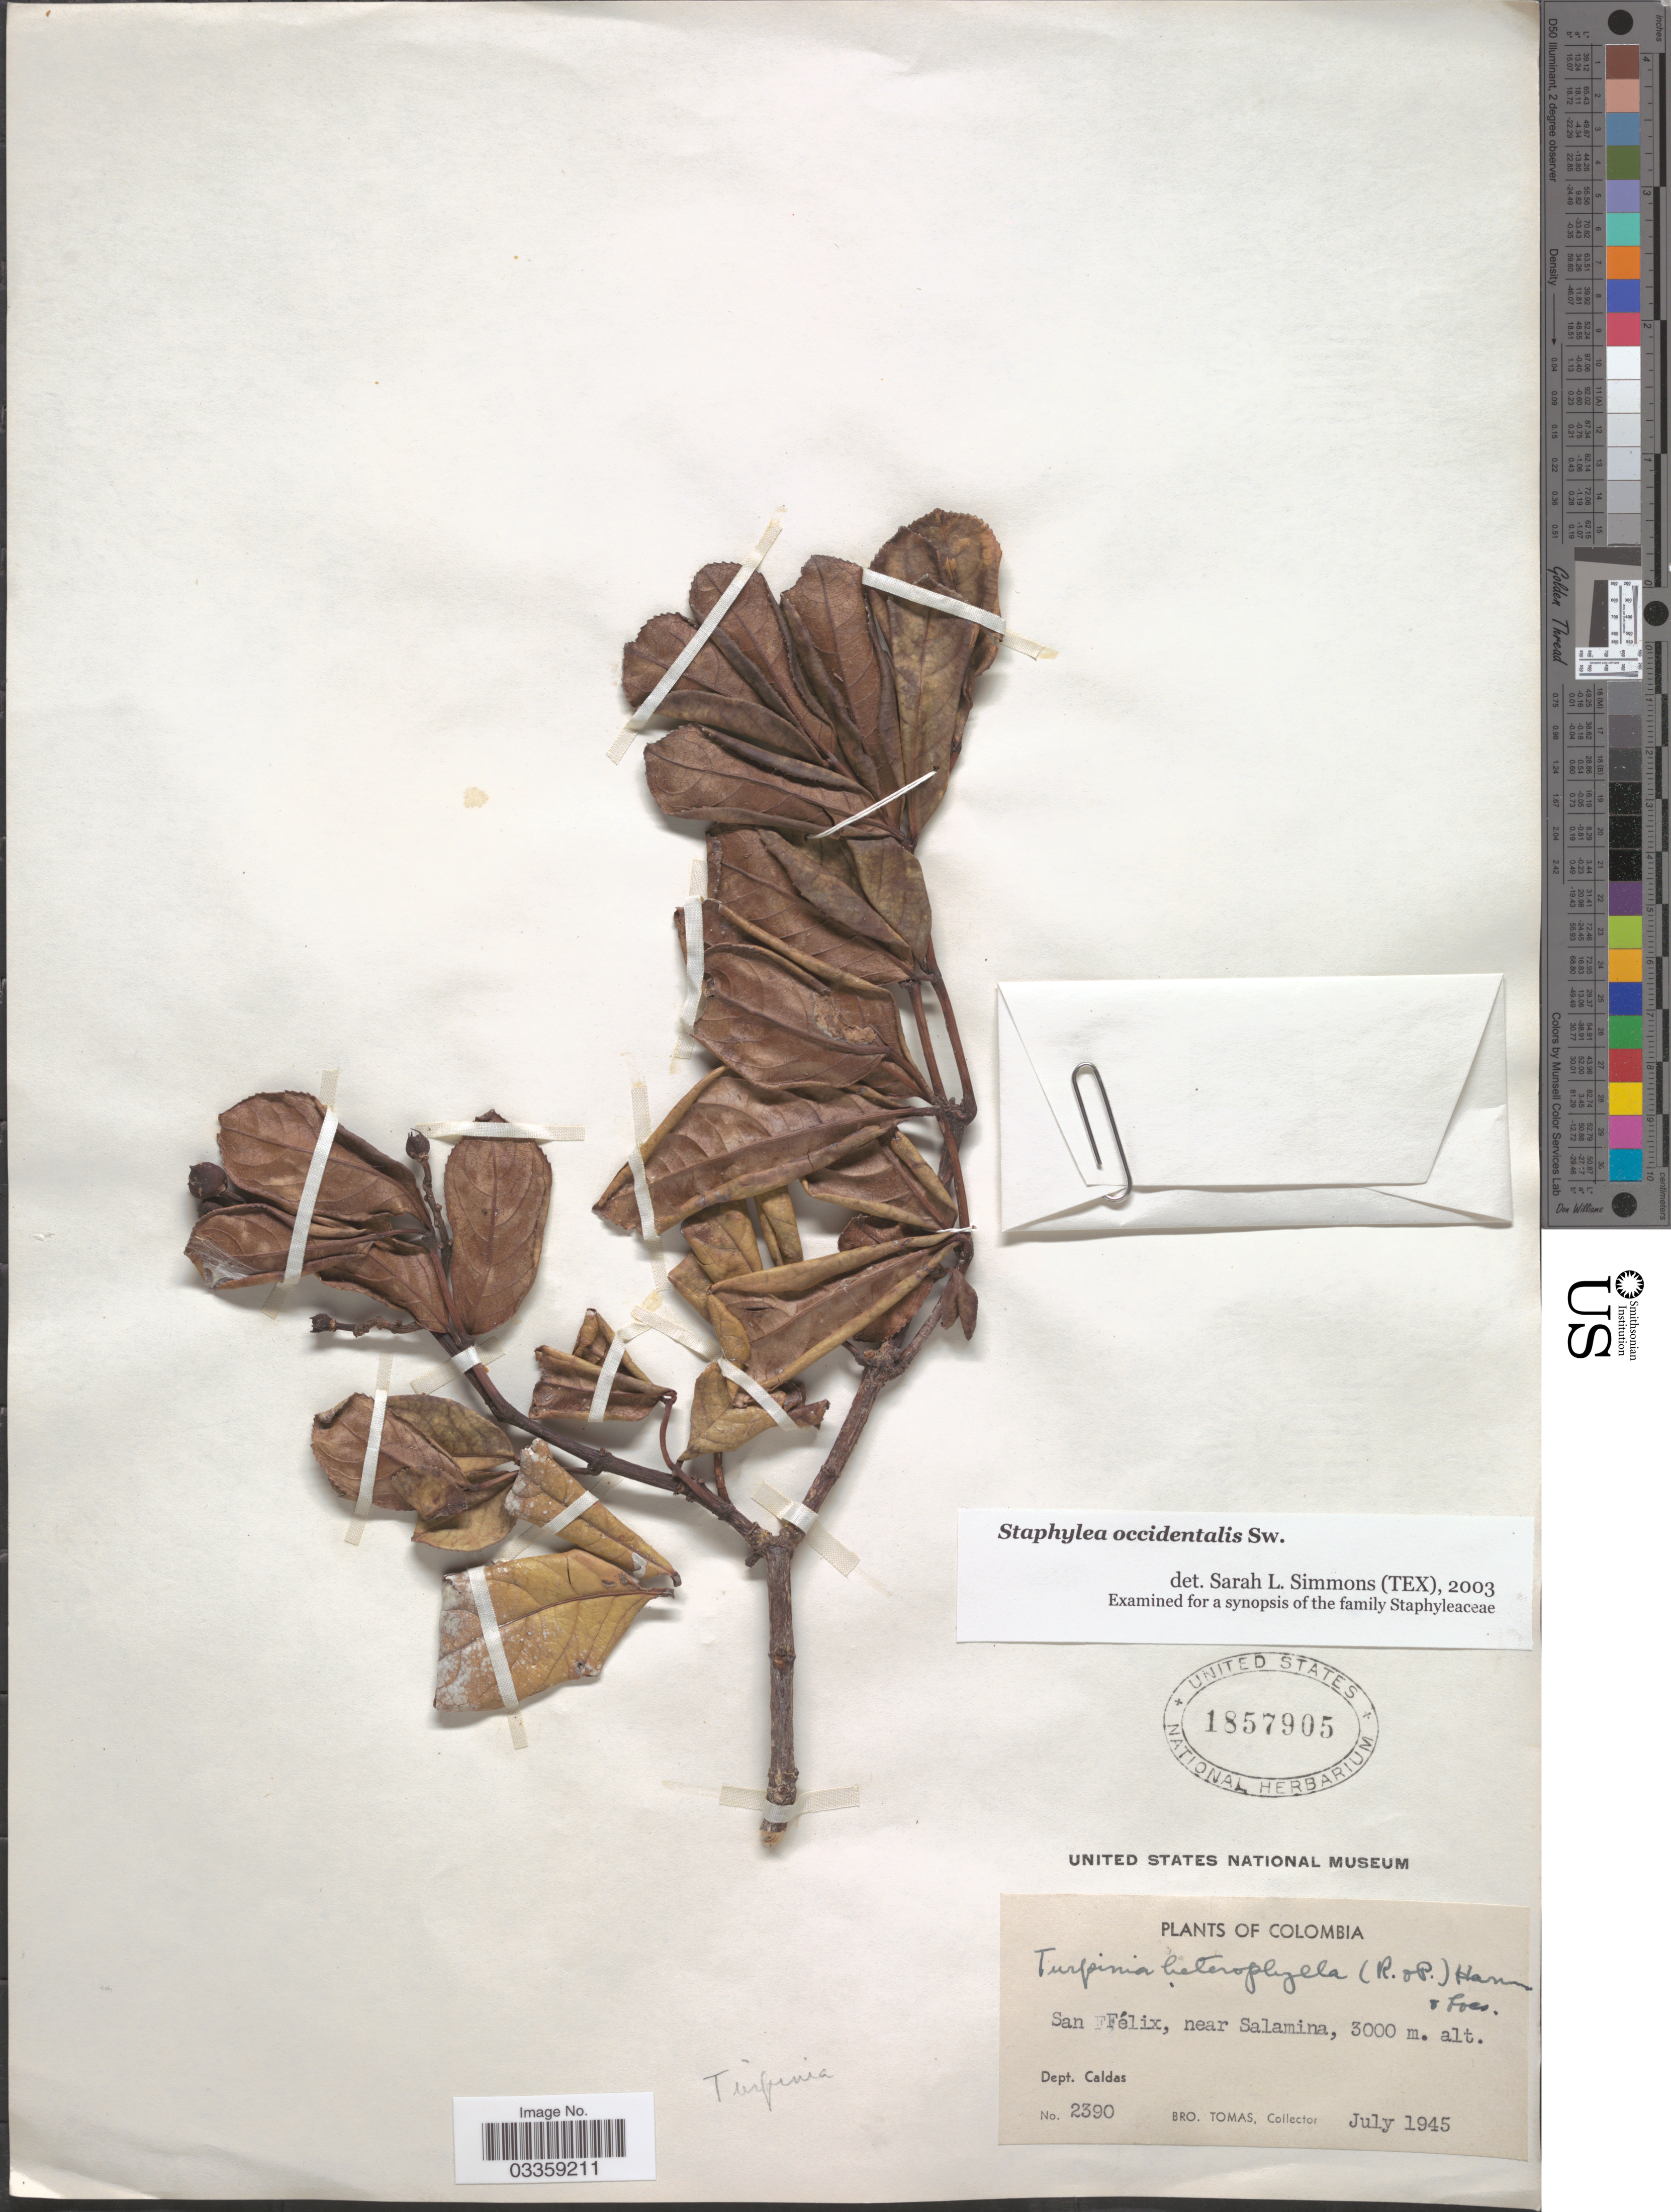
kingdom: Plantae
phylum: Tracheophyta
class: Magnoliopsida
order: Crossosomatales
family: Staphyleaceae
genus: Turpinia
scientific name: Turpinia occidentalis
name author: (Sw.) G. Don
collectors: B. Tomas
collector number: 2390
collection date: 1945-07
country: Colombia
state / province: Caldas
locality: San Félix, near Salamina, Dept. Caldas.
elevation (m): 3000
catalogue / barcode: US 1857905